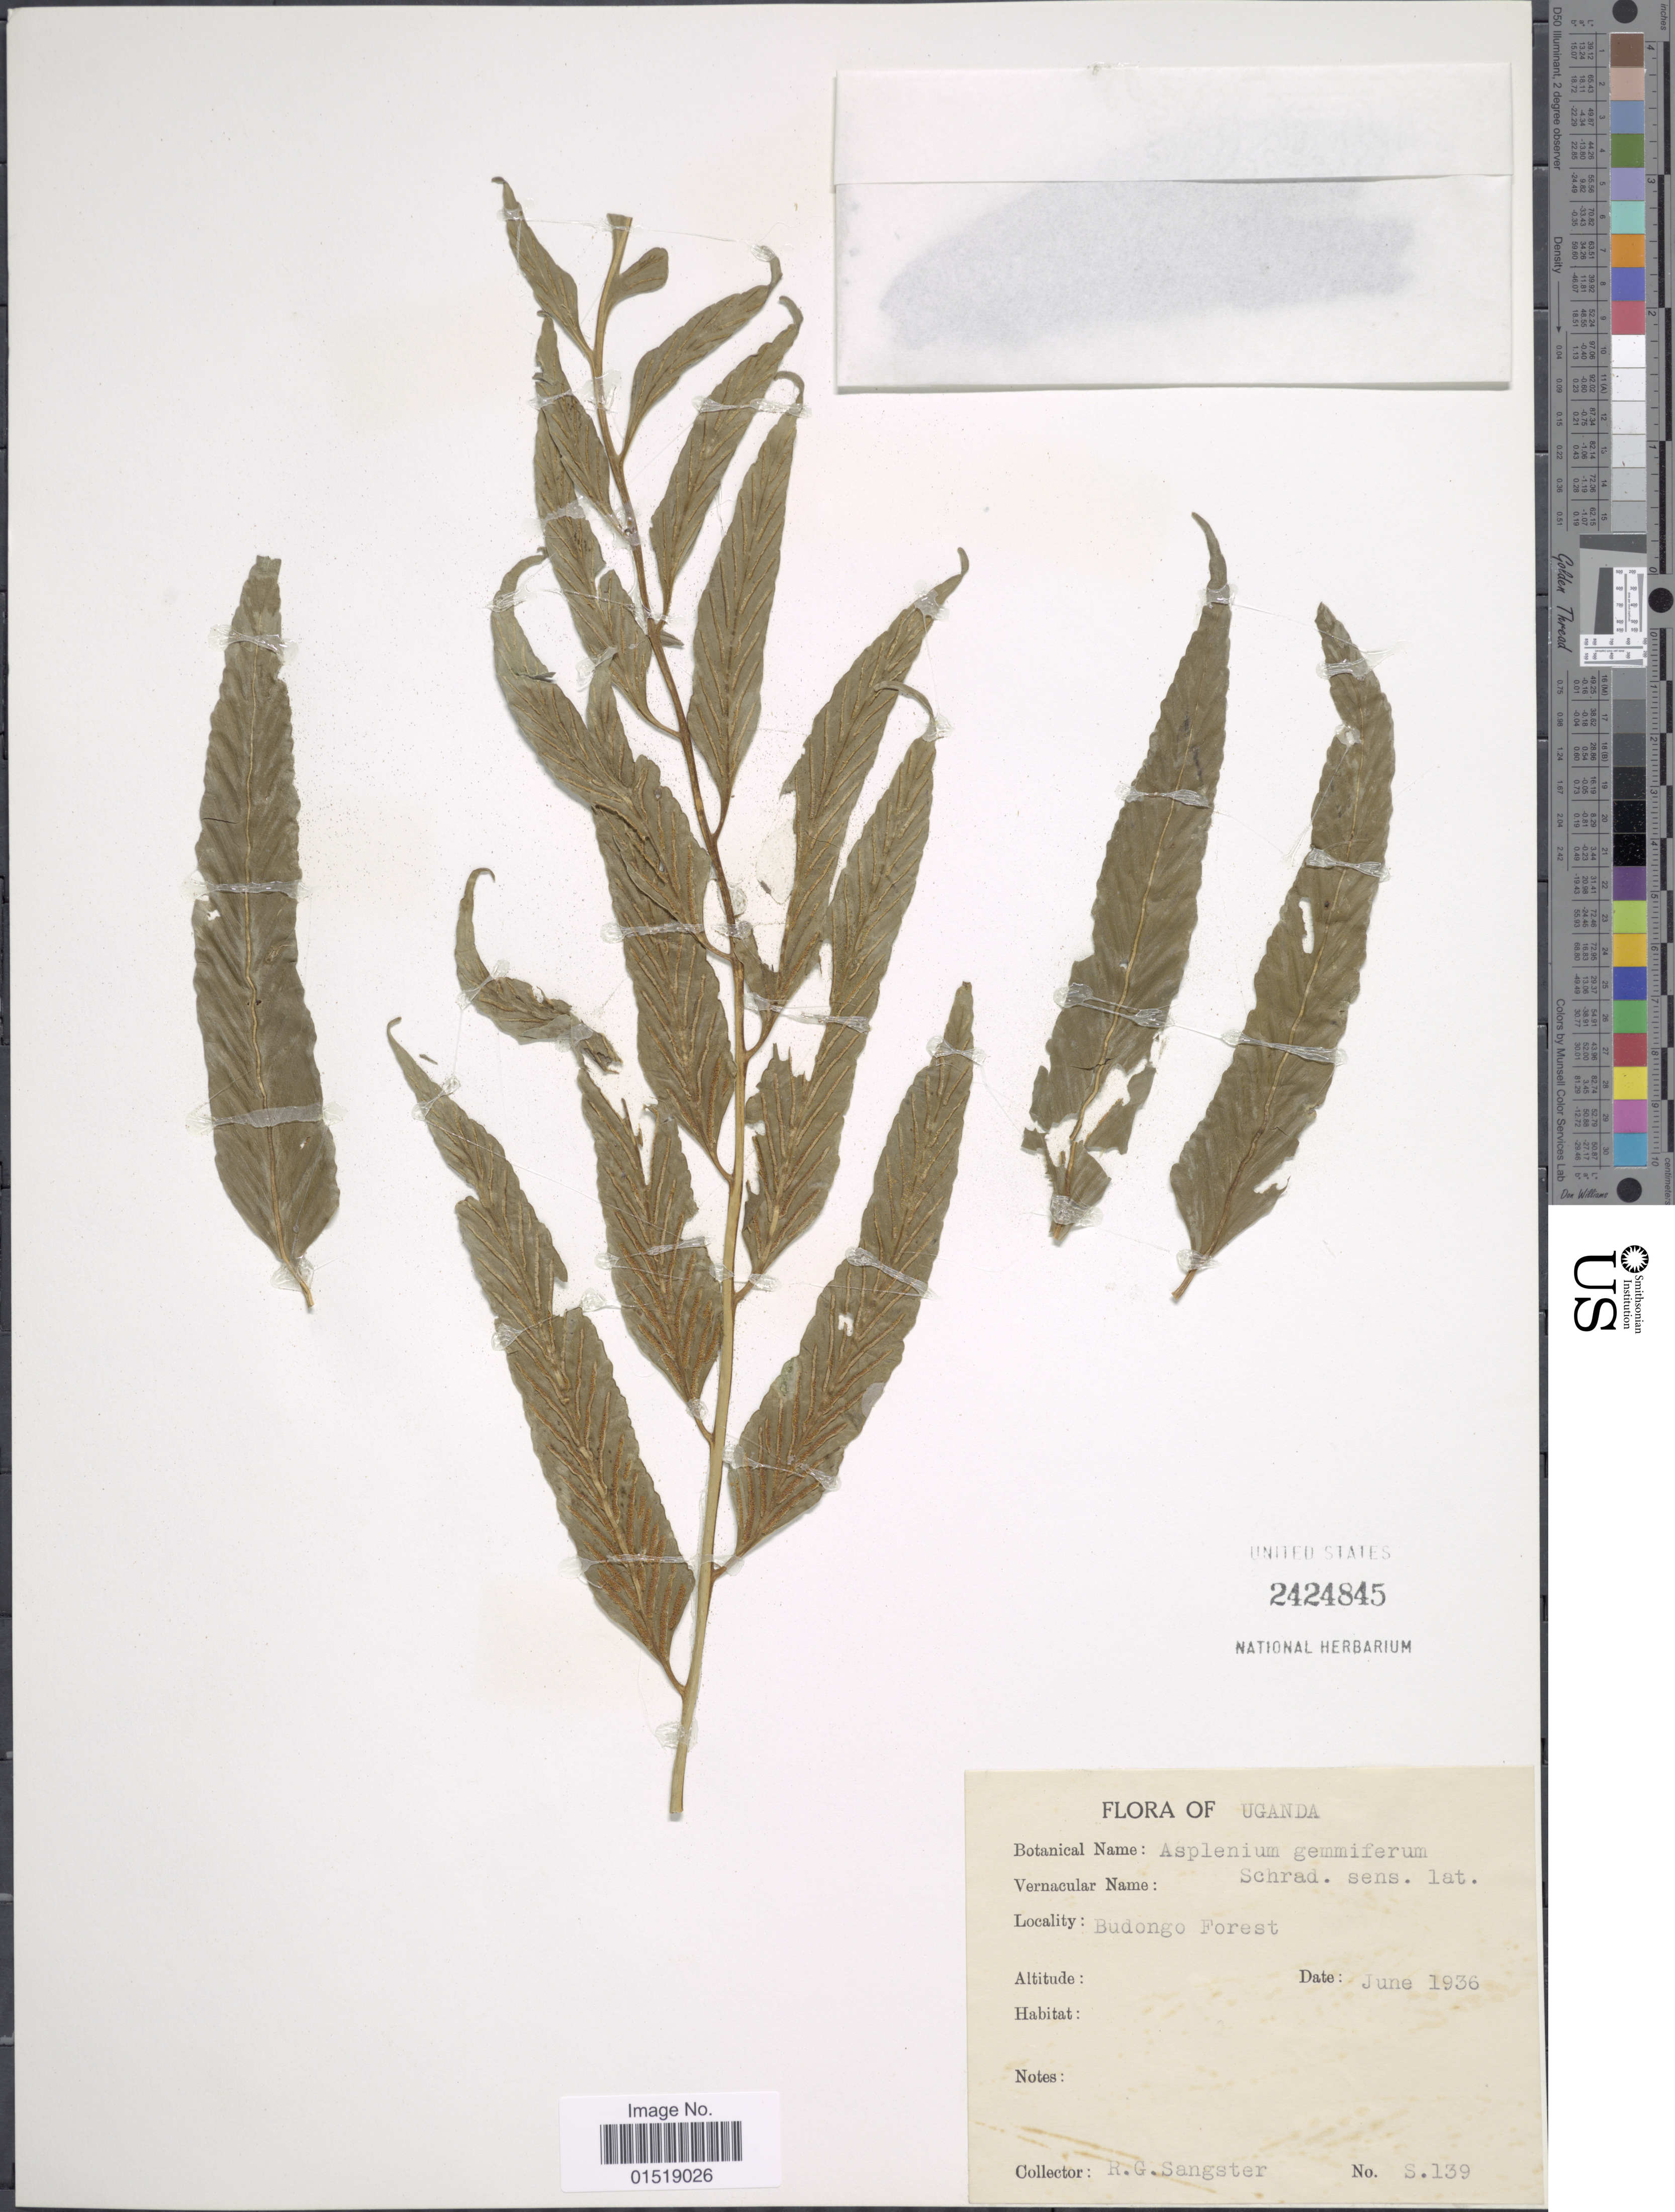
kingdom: Plantae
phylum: Tracheophyta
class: Polypodiopsida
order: Polypodiales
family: Aspleniaceae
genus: Asplenium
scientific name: Asplenium gemmiferum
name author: Schrad.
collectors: R. Sangster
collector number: S.139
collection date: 1936-06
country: Uganda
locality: Budongo Forest.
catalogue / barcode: US 2424845